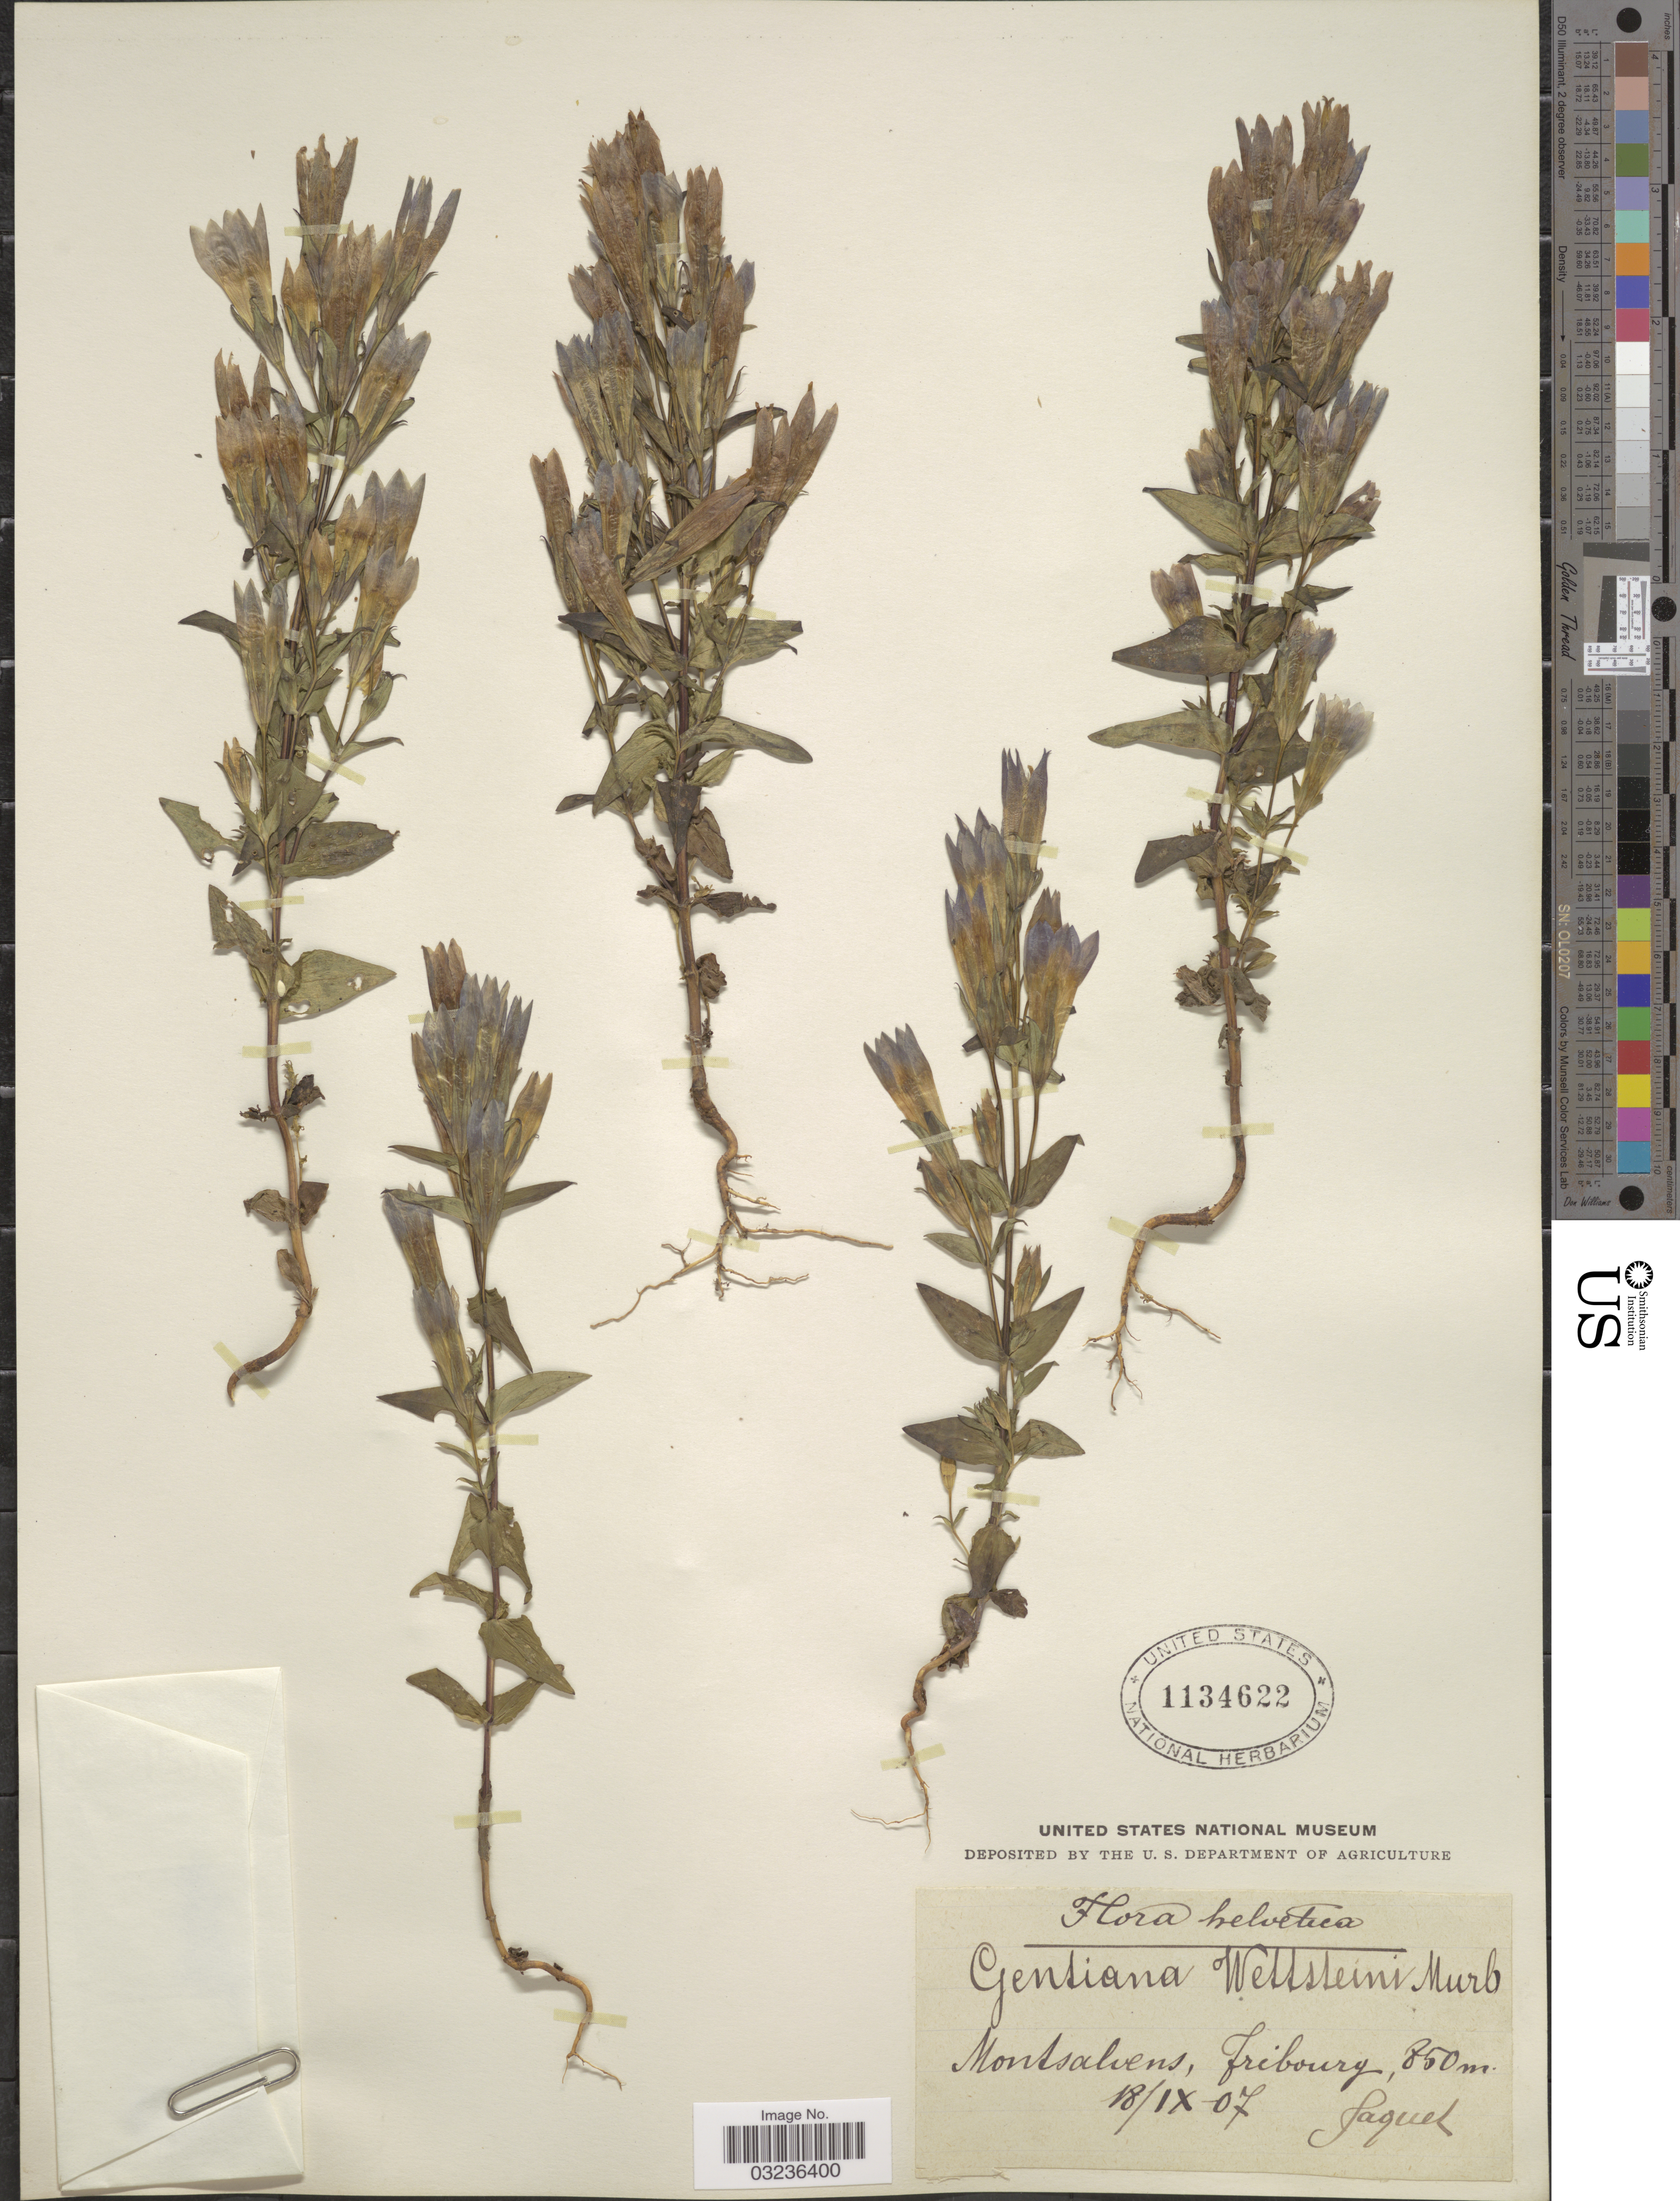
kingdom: Plantae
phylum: Tracheophyta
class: Magnoliopsida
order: Gentianales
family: Gentianaceae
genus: Gentiana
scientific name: Gentiana wettsteinii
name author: Murb.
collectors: -. Jaquet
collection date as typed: Transcribed d/m/y: 18/9/7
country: Switzerland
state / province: Fribourg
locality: Helvetica. Montsalvens, Fribourg.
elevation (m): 850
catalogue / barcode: US 1134622